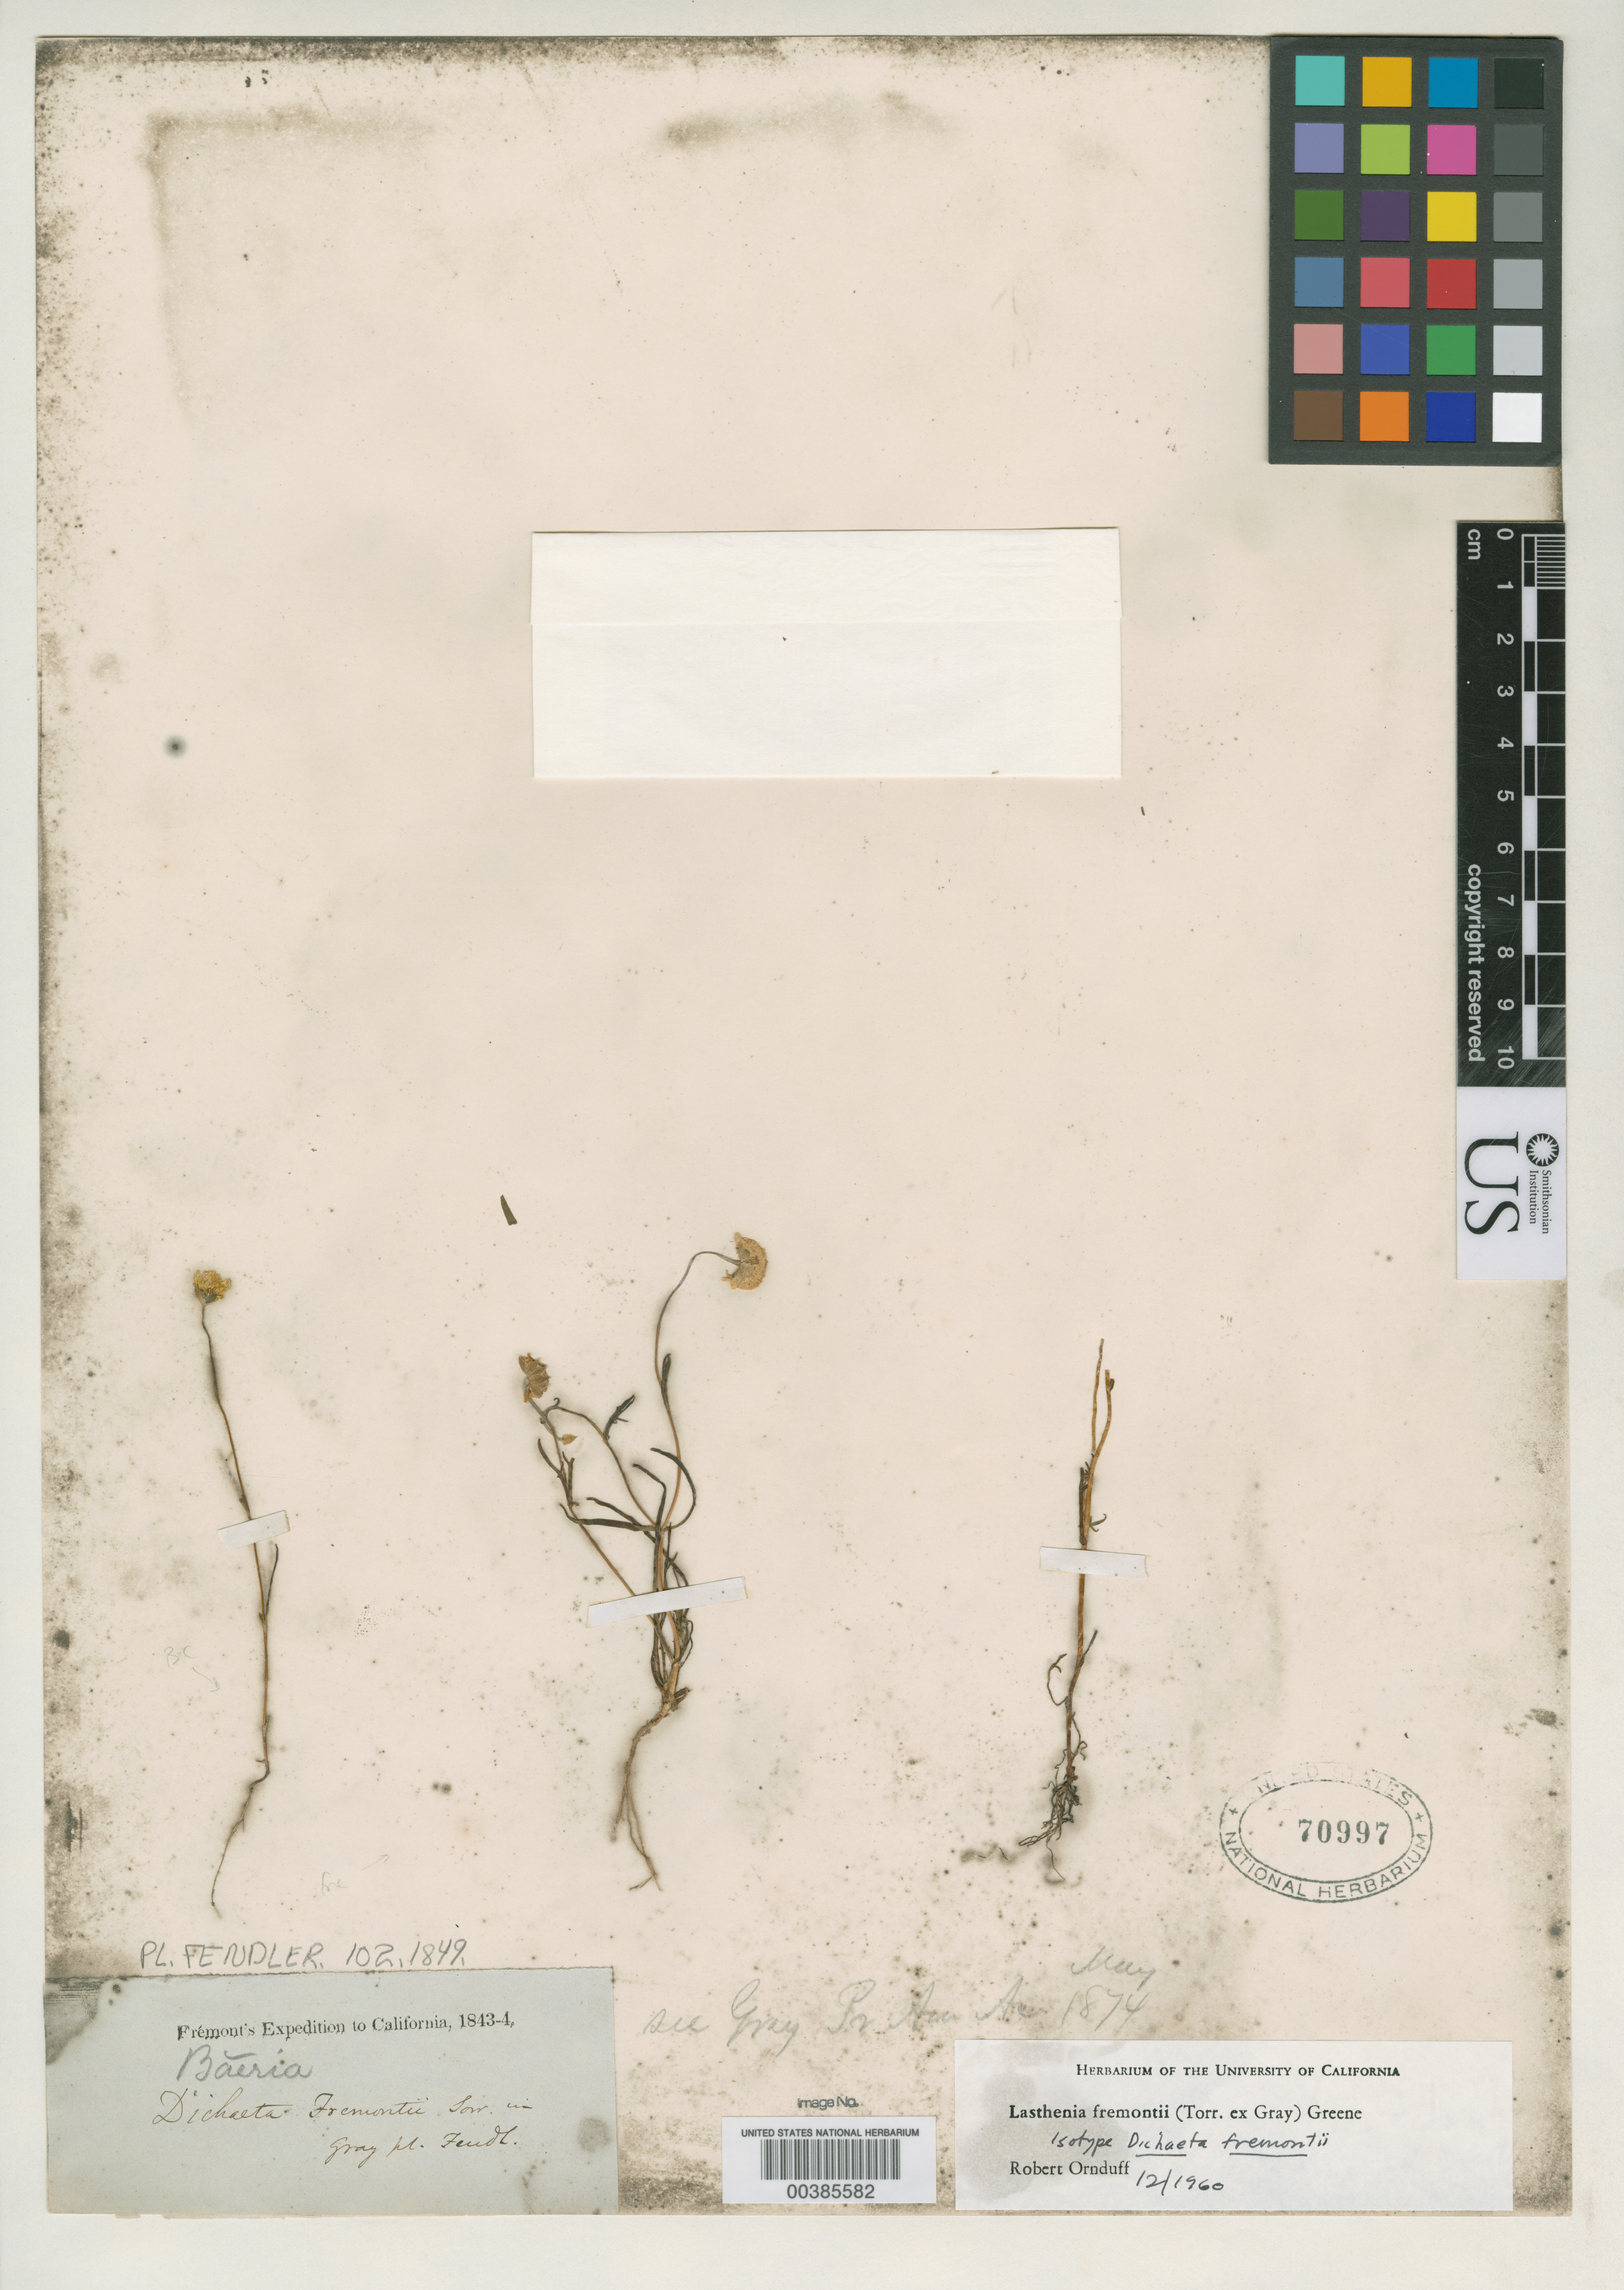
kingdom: Plantae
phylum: Tracheophyta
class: Magnoliopsida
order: Asterales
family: Asteraceae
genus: Dichaeta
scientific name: Dichaeta fremonti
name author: Torr. ex A. Gray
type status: Possible Isotype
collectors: J. C. Frémont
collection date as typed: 1843 to -- --- 1844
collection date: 1843/1844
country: United States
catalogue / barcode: US 70997